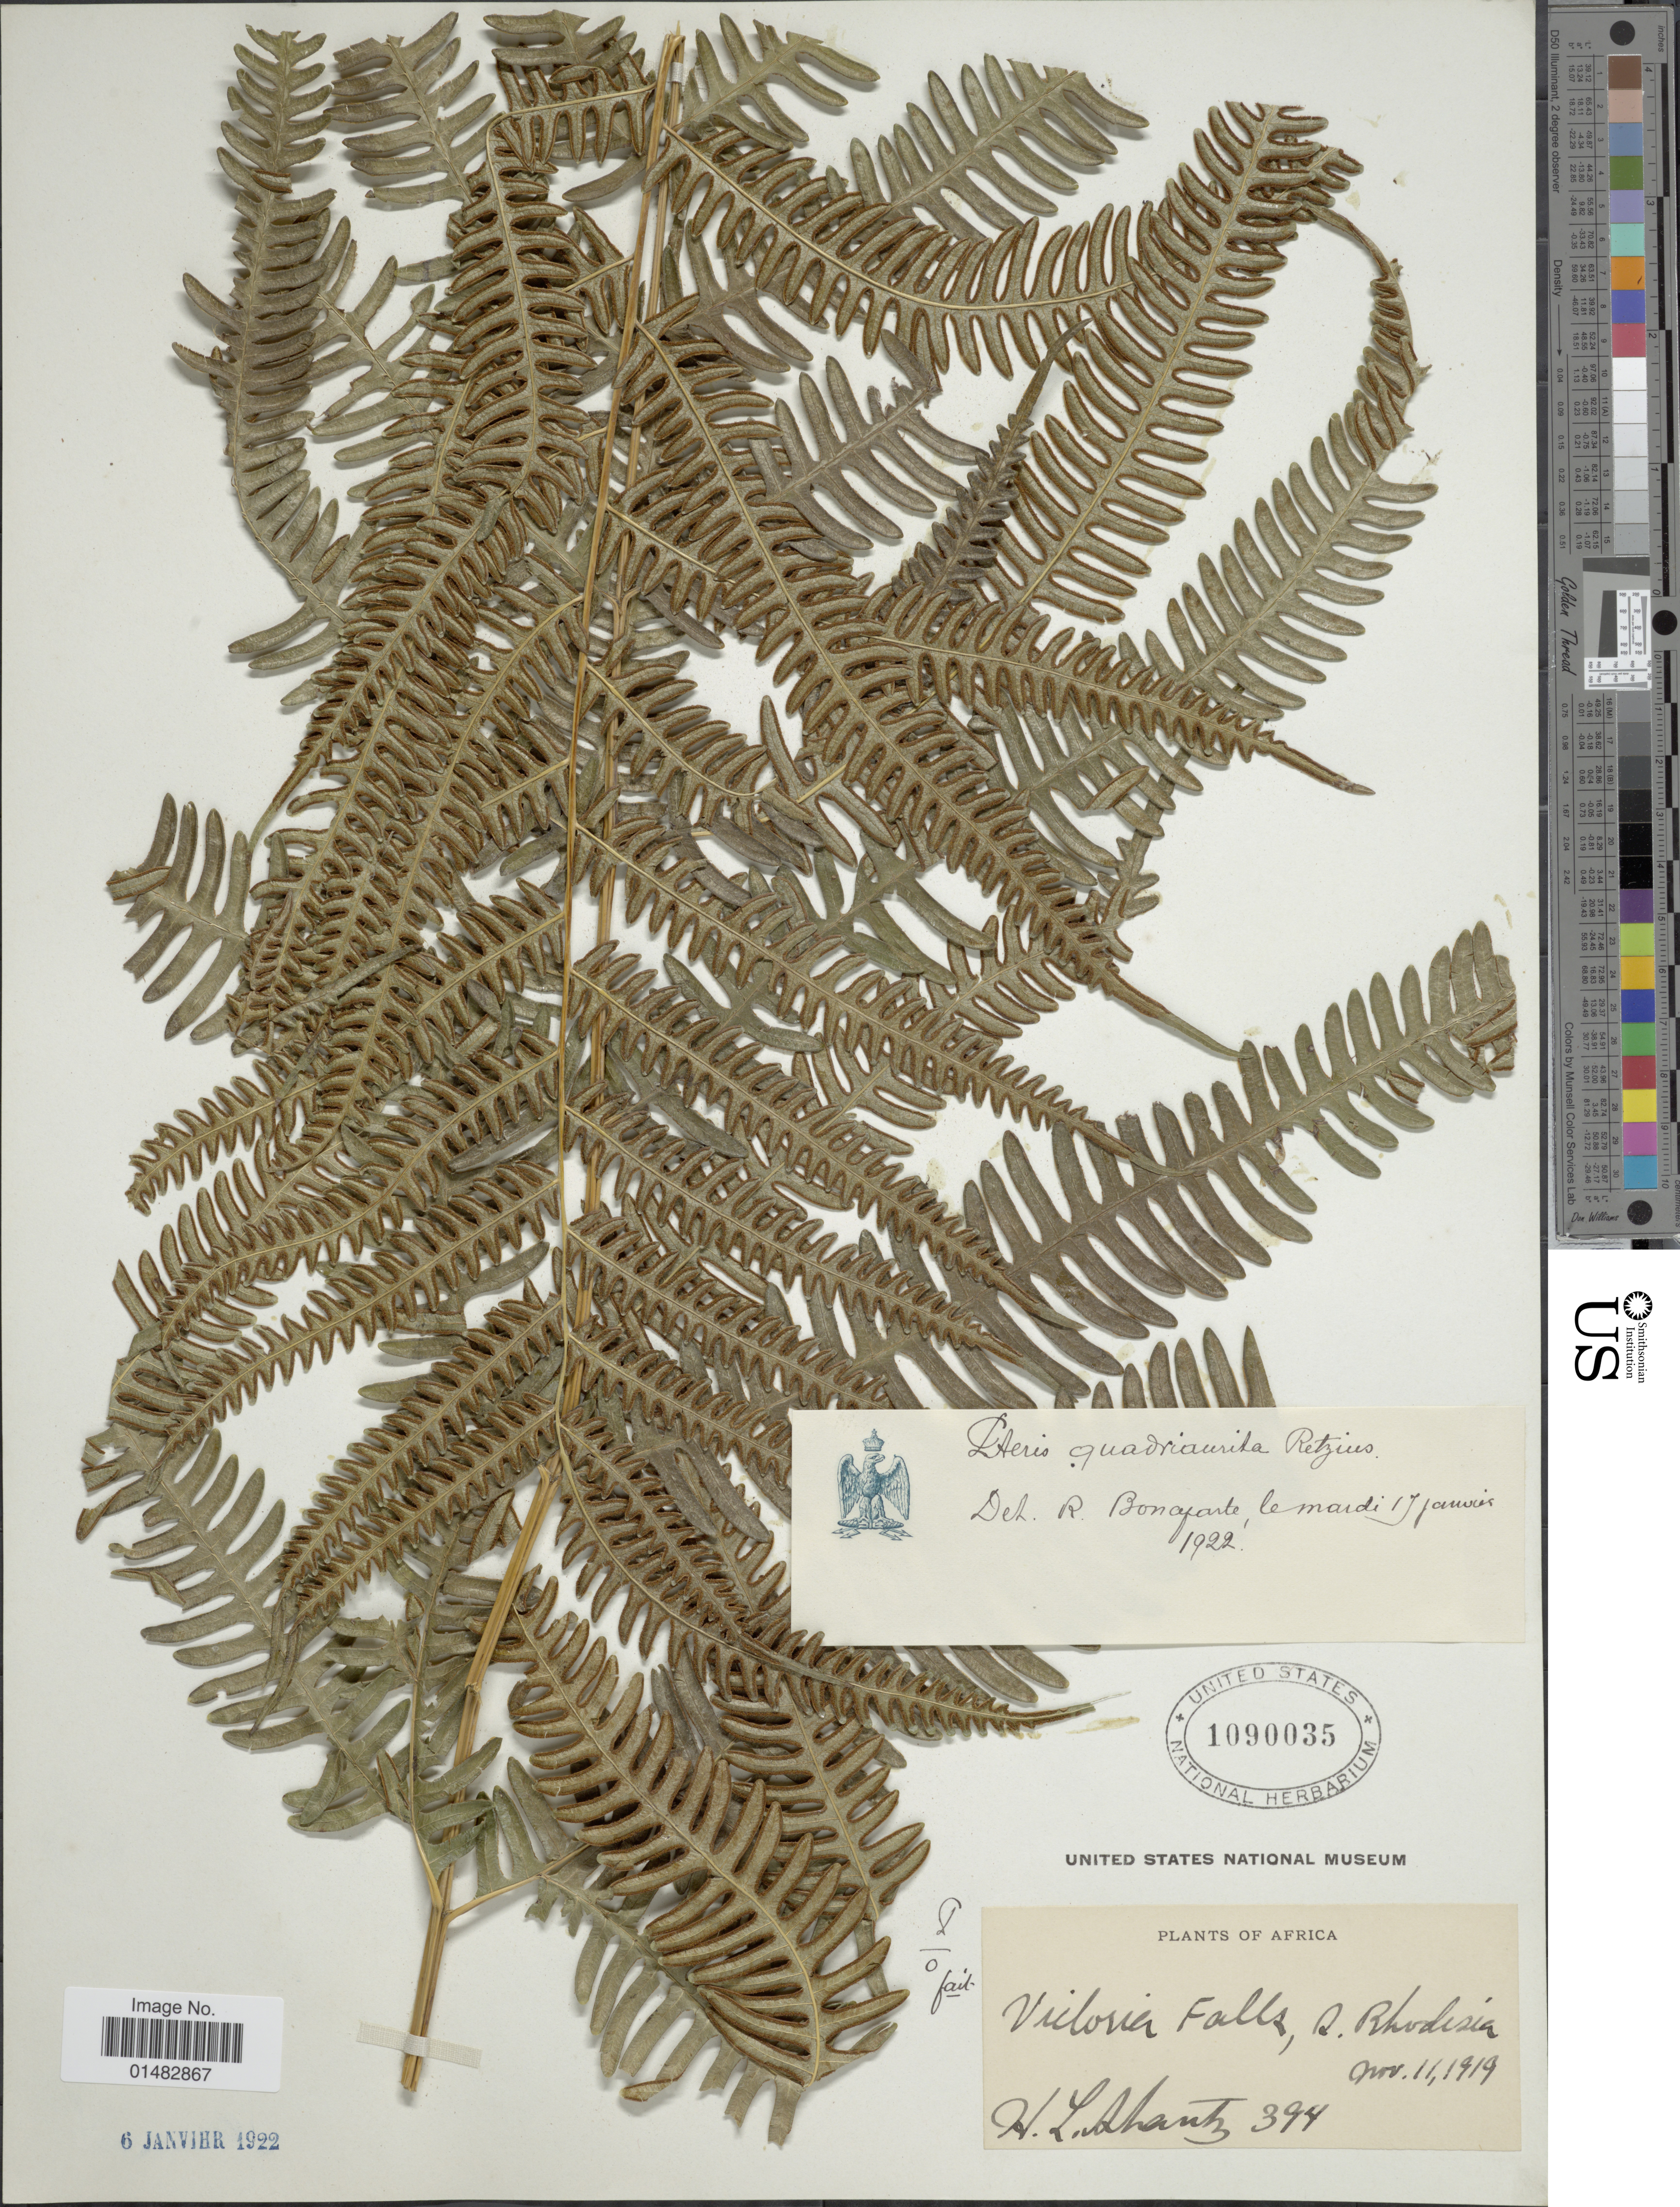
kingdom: Plantae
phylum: Tracheophyta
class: Polypodiopsida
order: Polypodiales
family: Pteridaceae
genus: Pteris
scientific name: Pteris quadriaurita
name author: Retz.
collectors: H. Shautz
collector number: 394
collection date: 1919-11-11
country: Zimbabwe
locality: Victoria Falls, S. Rhodesia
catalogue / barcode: US 1090035